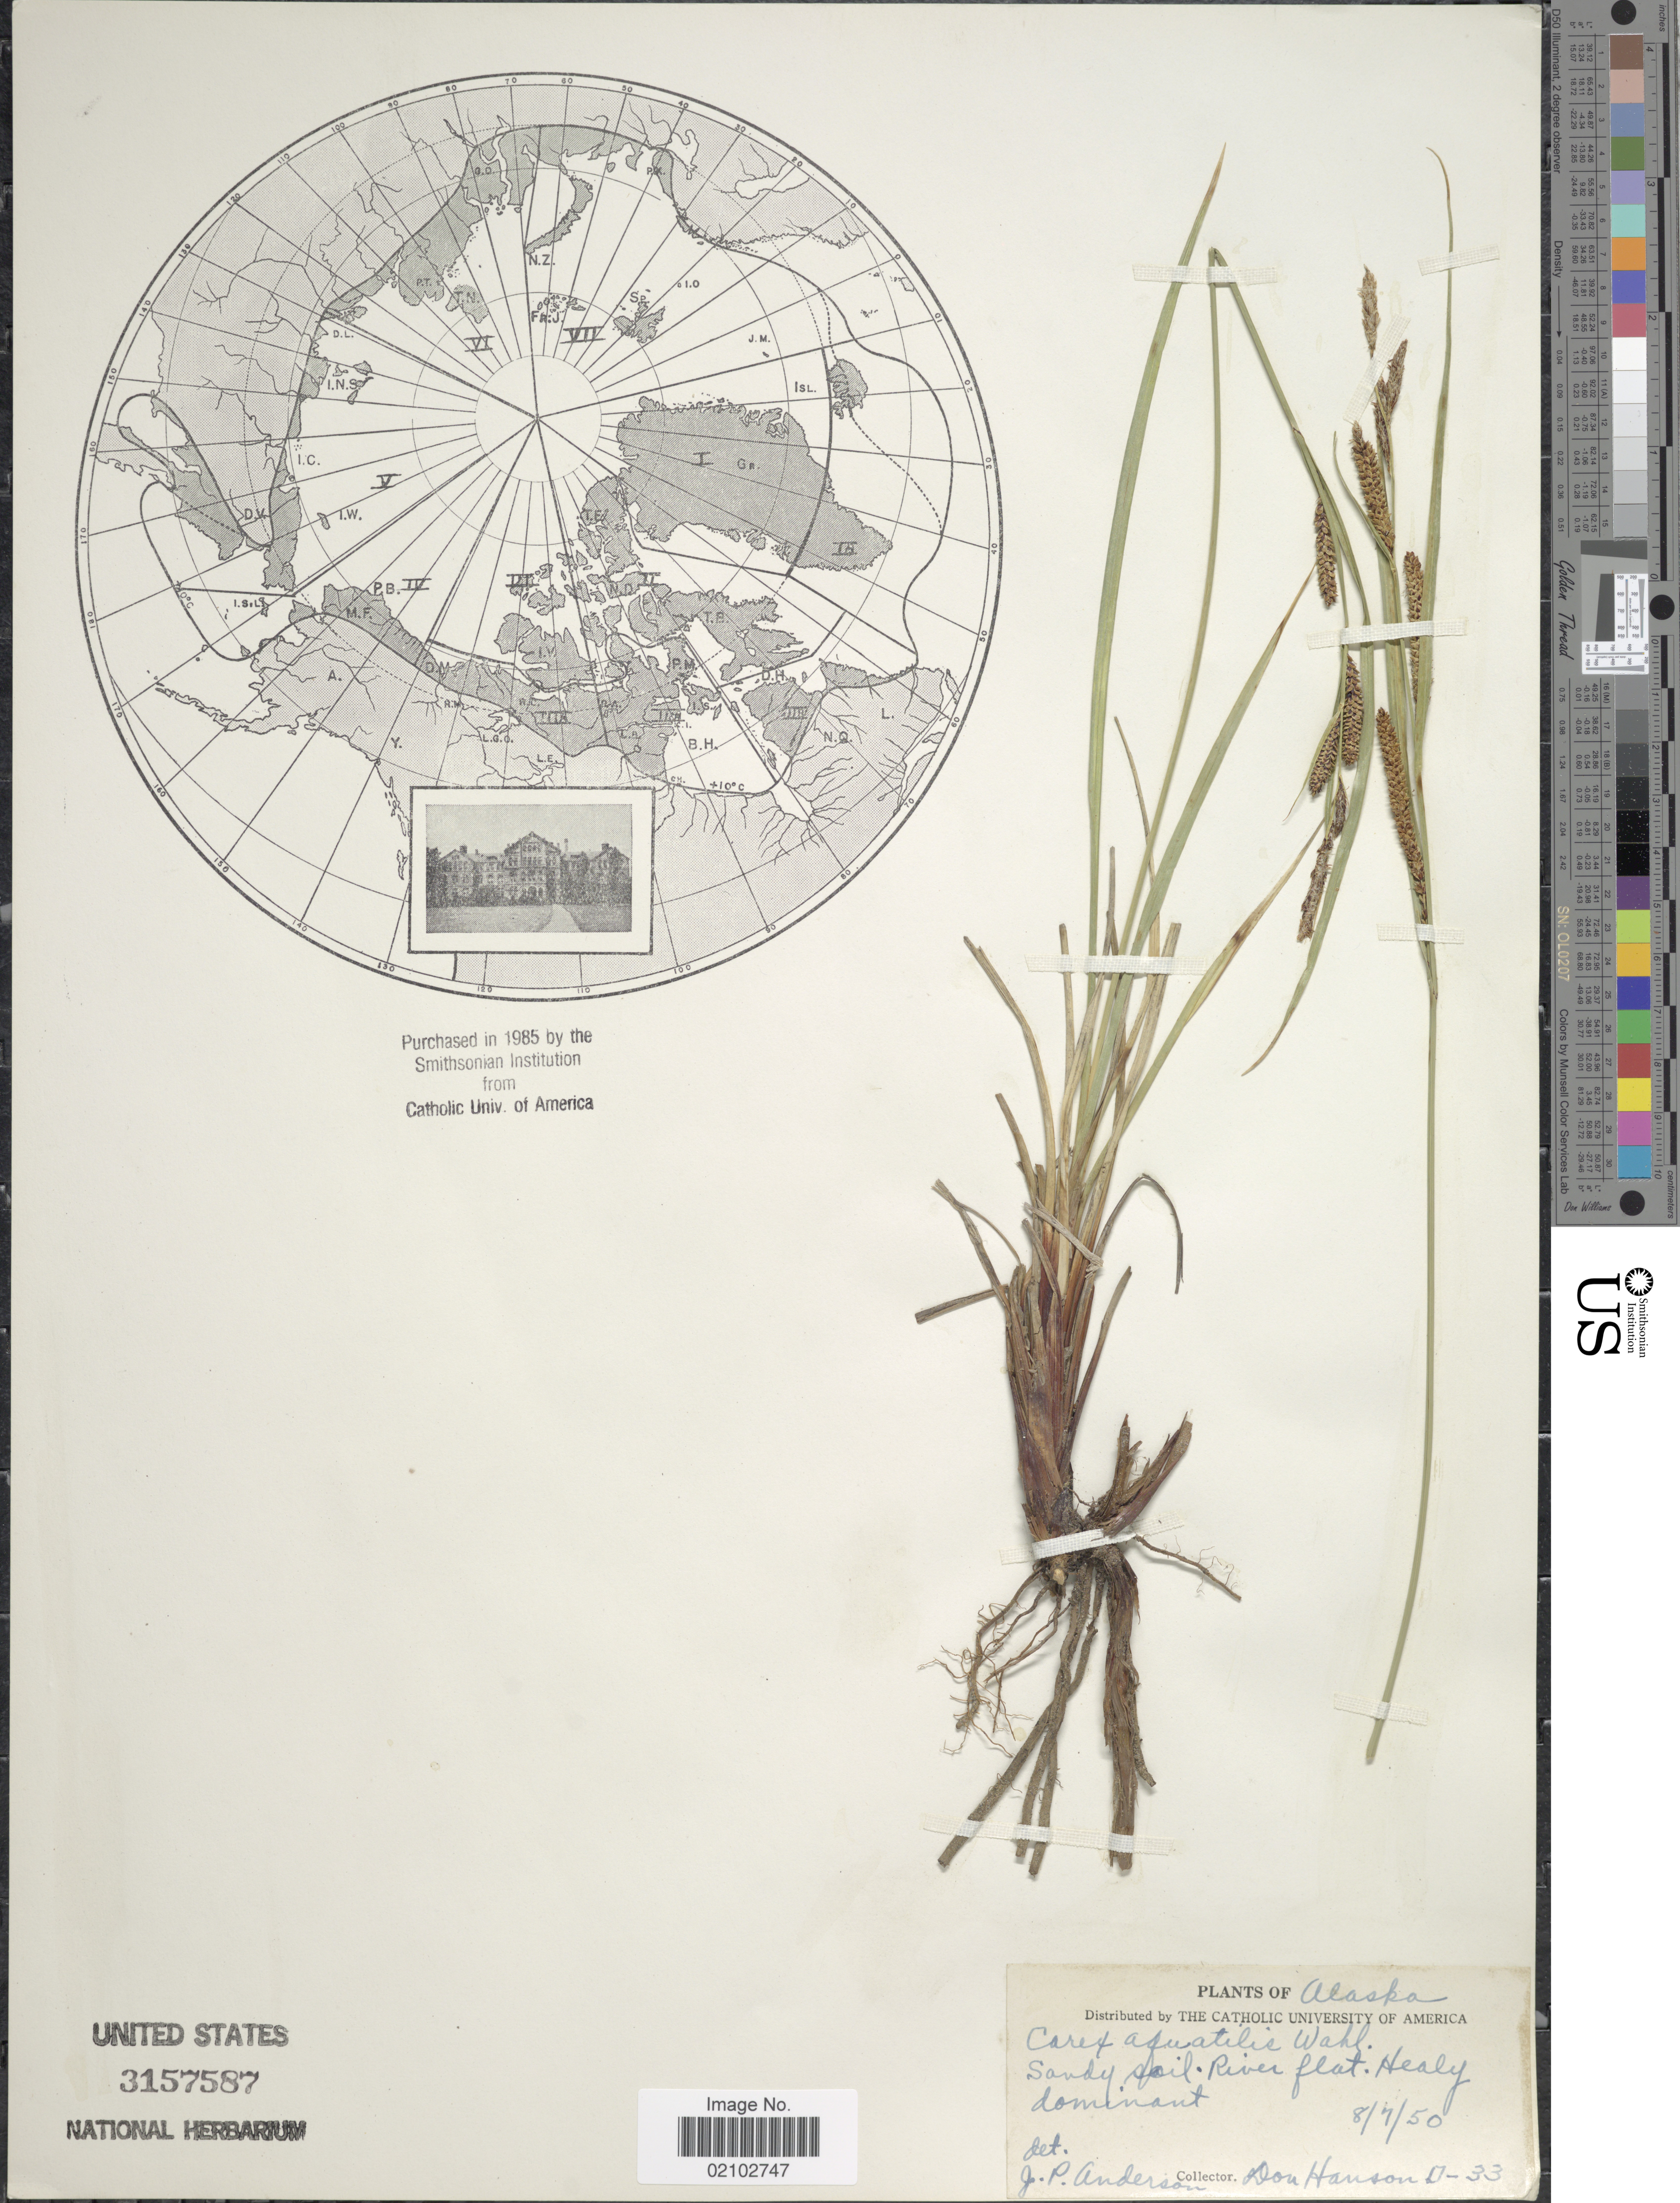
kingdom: Plantae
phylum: Tracheophyta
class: Liliopsida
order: Poales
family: Cyperaceae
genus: Carex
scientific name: Carex aquatilis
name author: Wahlenb.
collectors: D. Hanson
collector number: D-33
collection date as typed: Transcribed d/m/y: 7/8/50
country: United States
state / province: Alaska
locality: Sandy soil River flat, Healy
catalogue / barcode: US 3157587